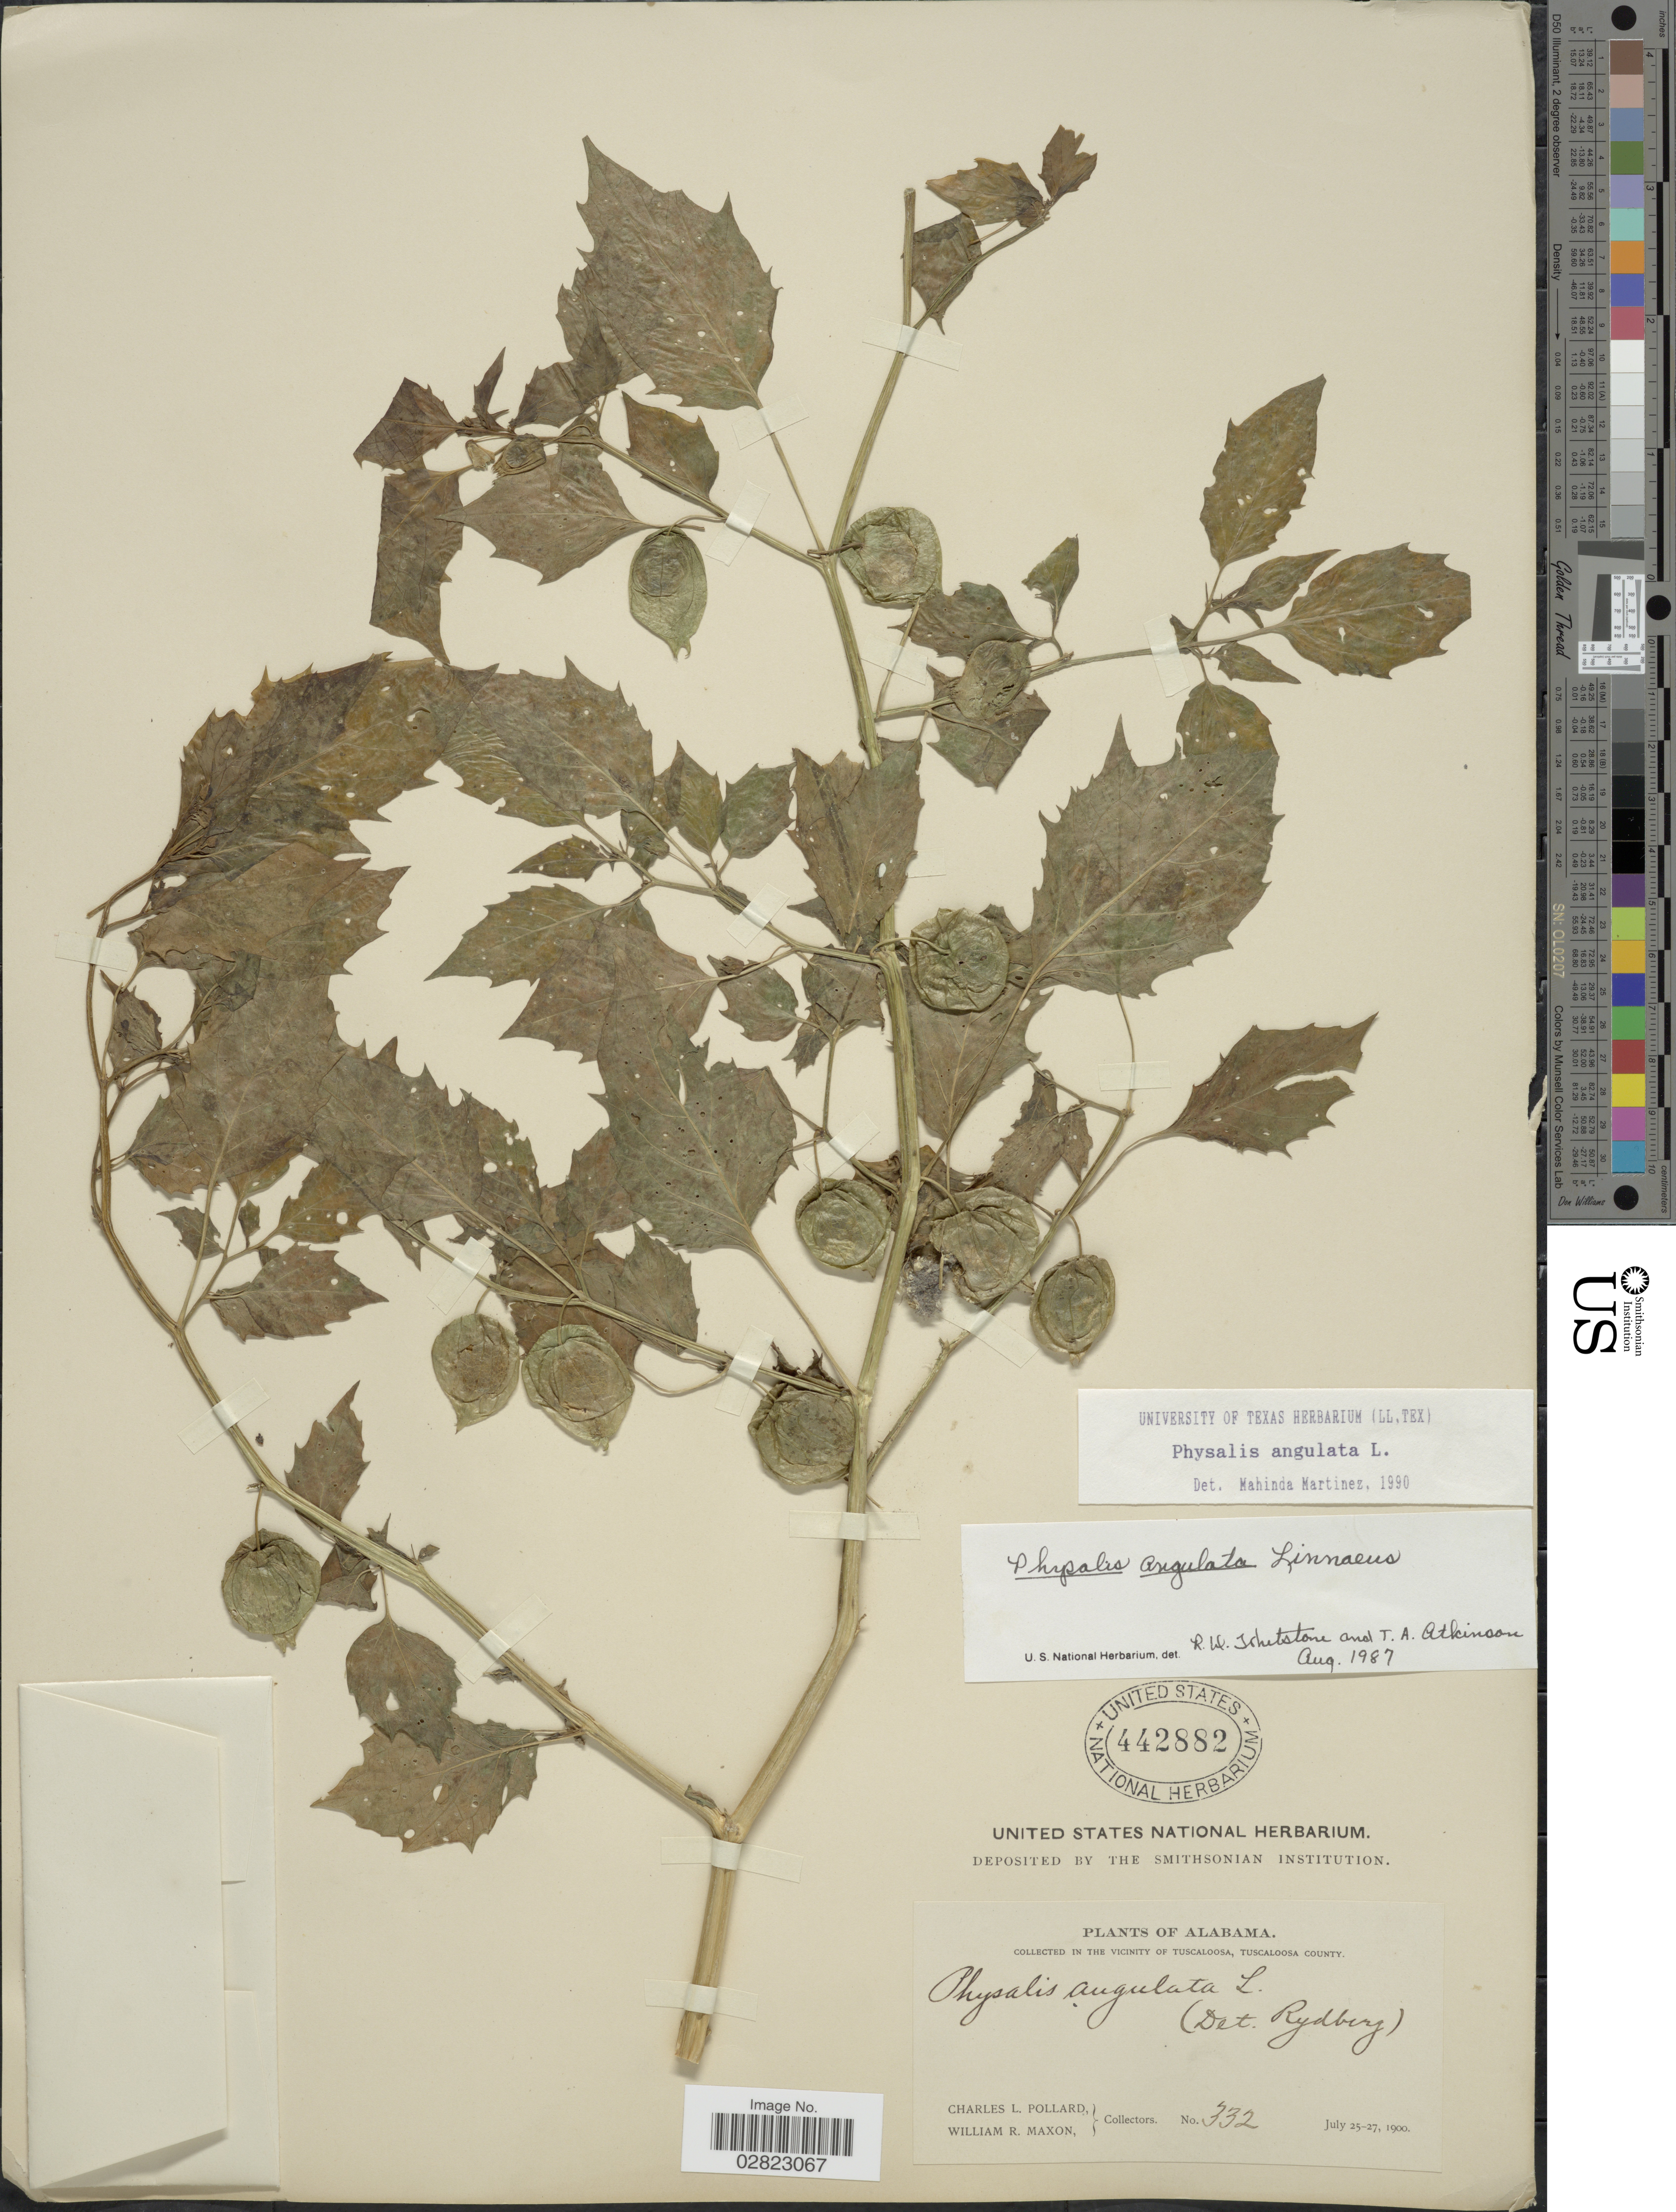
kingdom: Plantae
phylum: Tracheophyta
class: Magnoliopsida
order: Solanales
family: Solanaceae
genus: Physalis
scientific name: Physalis angulata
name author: L.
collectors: C. L. Pollard & W. R. Maxon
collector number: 332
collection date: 1900-07-25/1900-07-27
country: United States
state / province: Alabama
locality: In the vicinity of Tuscaloosa, Tuscaloosa County.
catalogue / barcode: US 442882